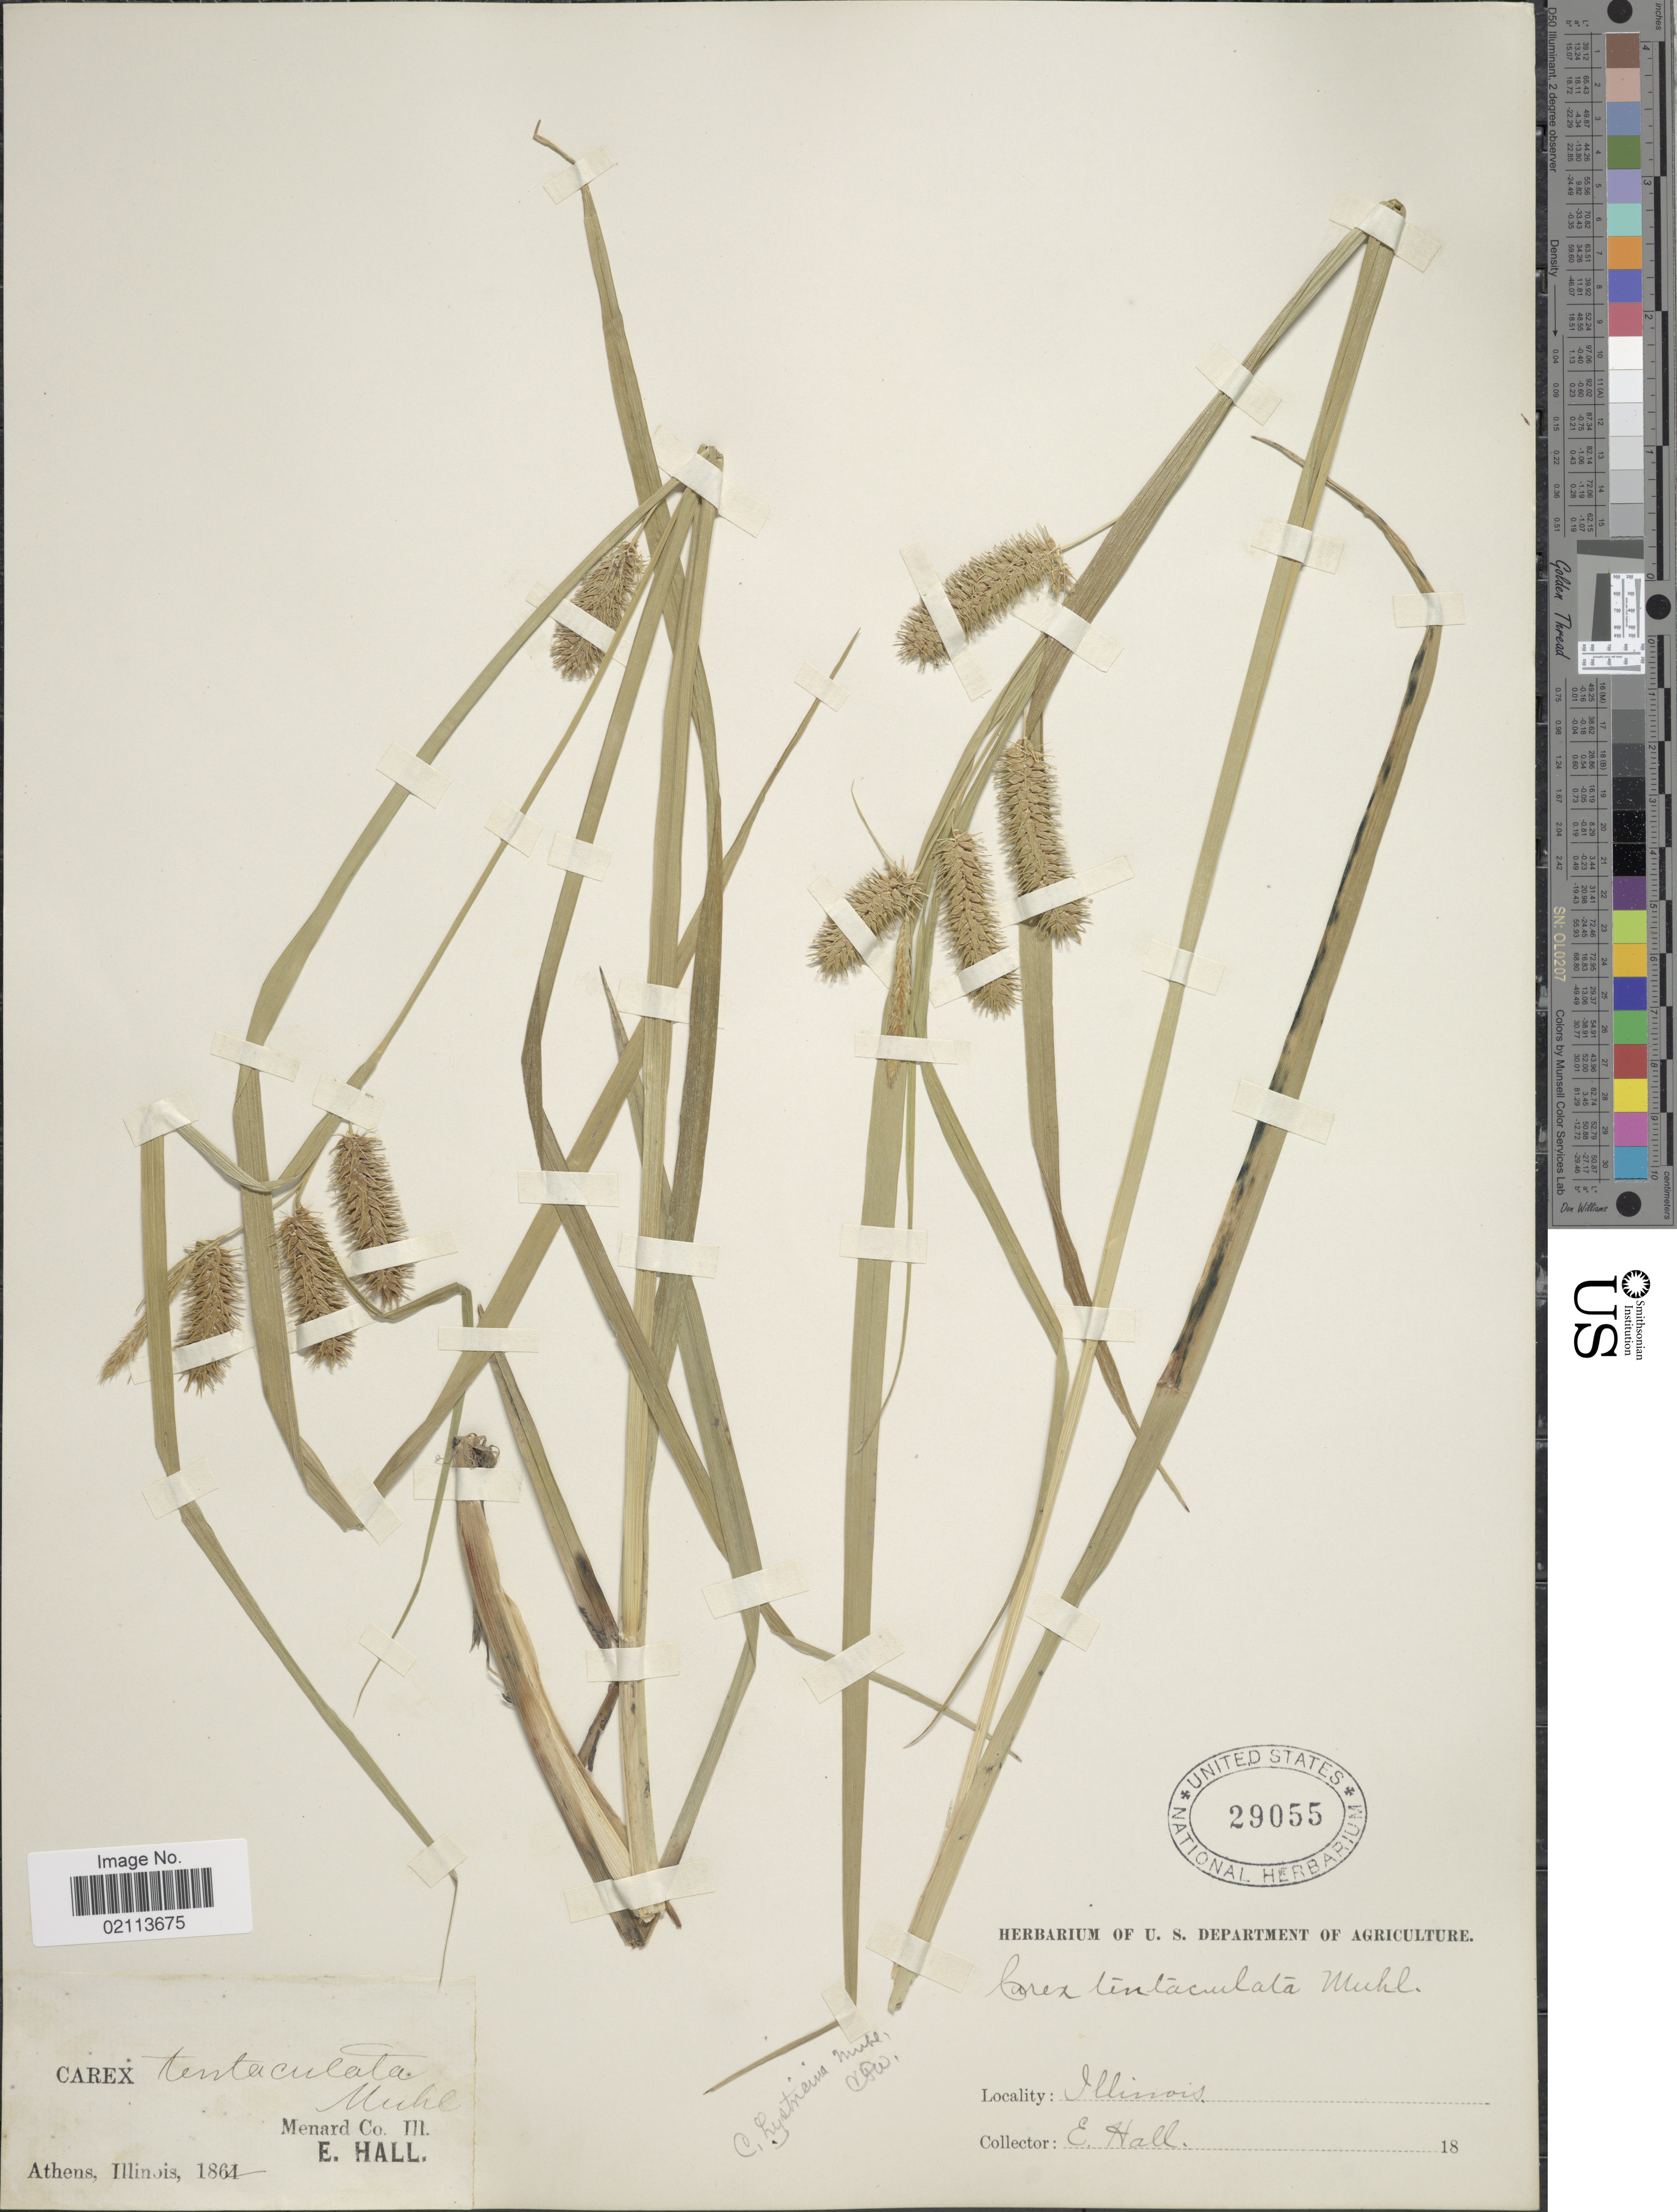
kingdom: Plantae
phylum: Tracheophyta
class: Liliopsida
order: Poales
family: Cyperaceae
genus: Carex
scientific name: Carex hystericina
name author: Muhl. ex Willd.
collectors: E. Hall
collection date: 1864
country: United States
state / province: Illinois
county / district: Menard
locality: Athens, Illinois, Menard Co.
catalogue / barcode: US 29055